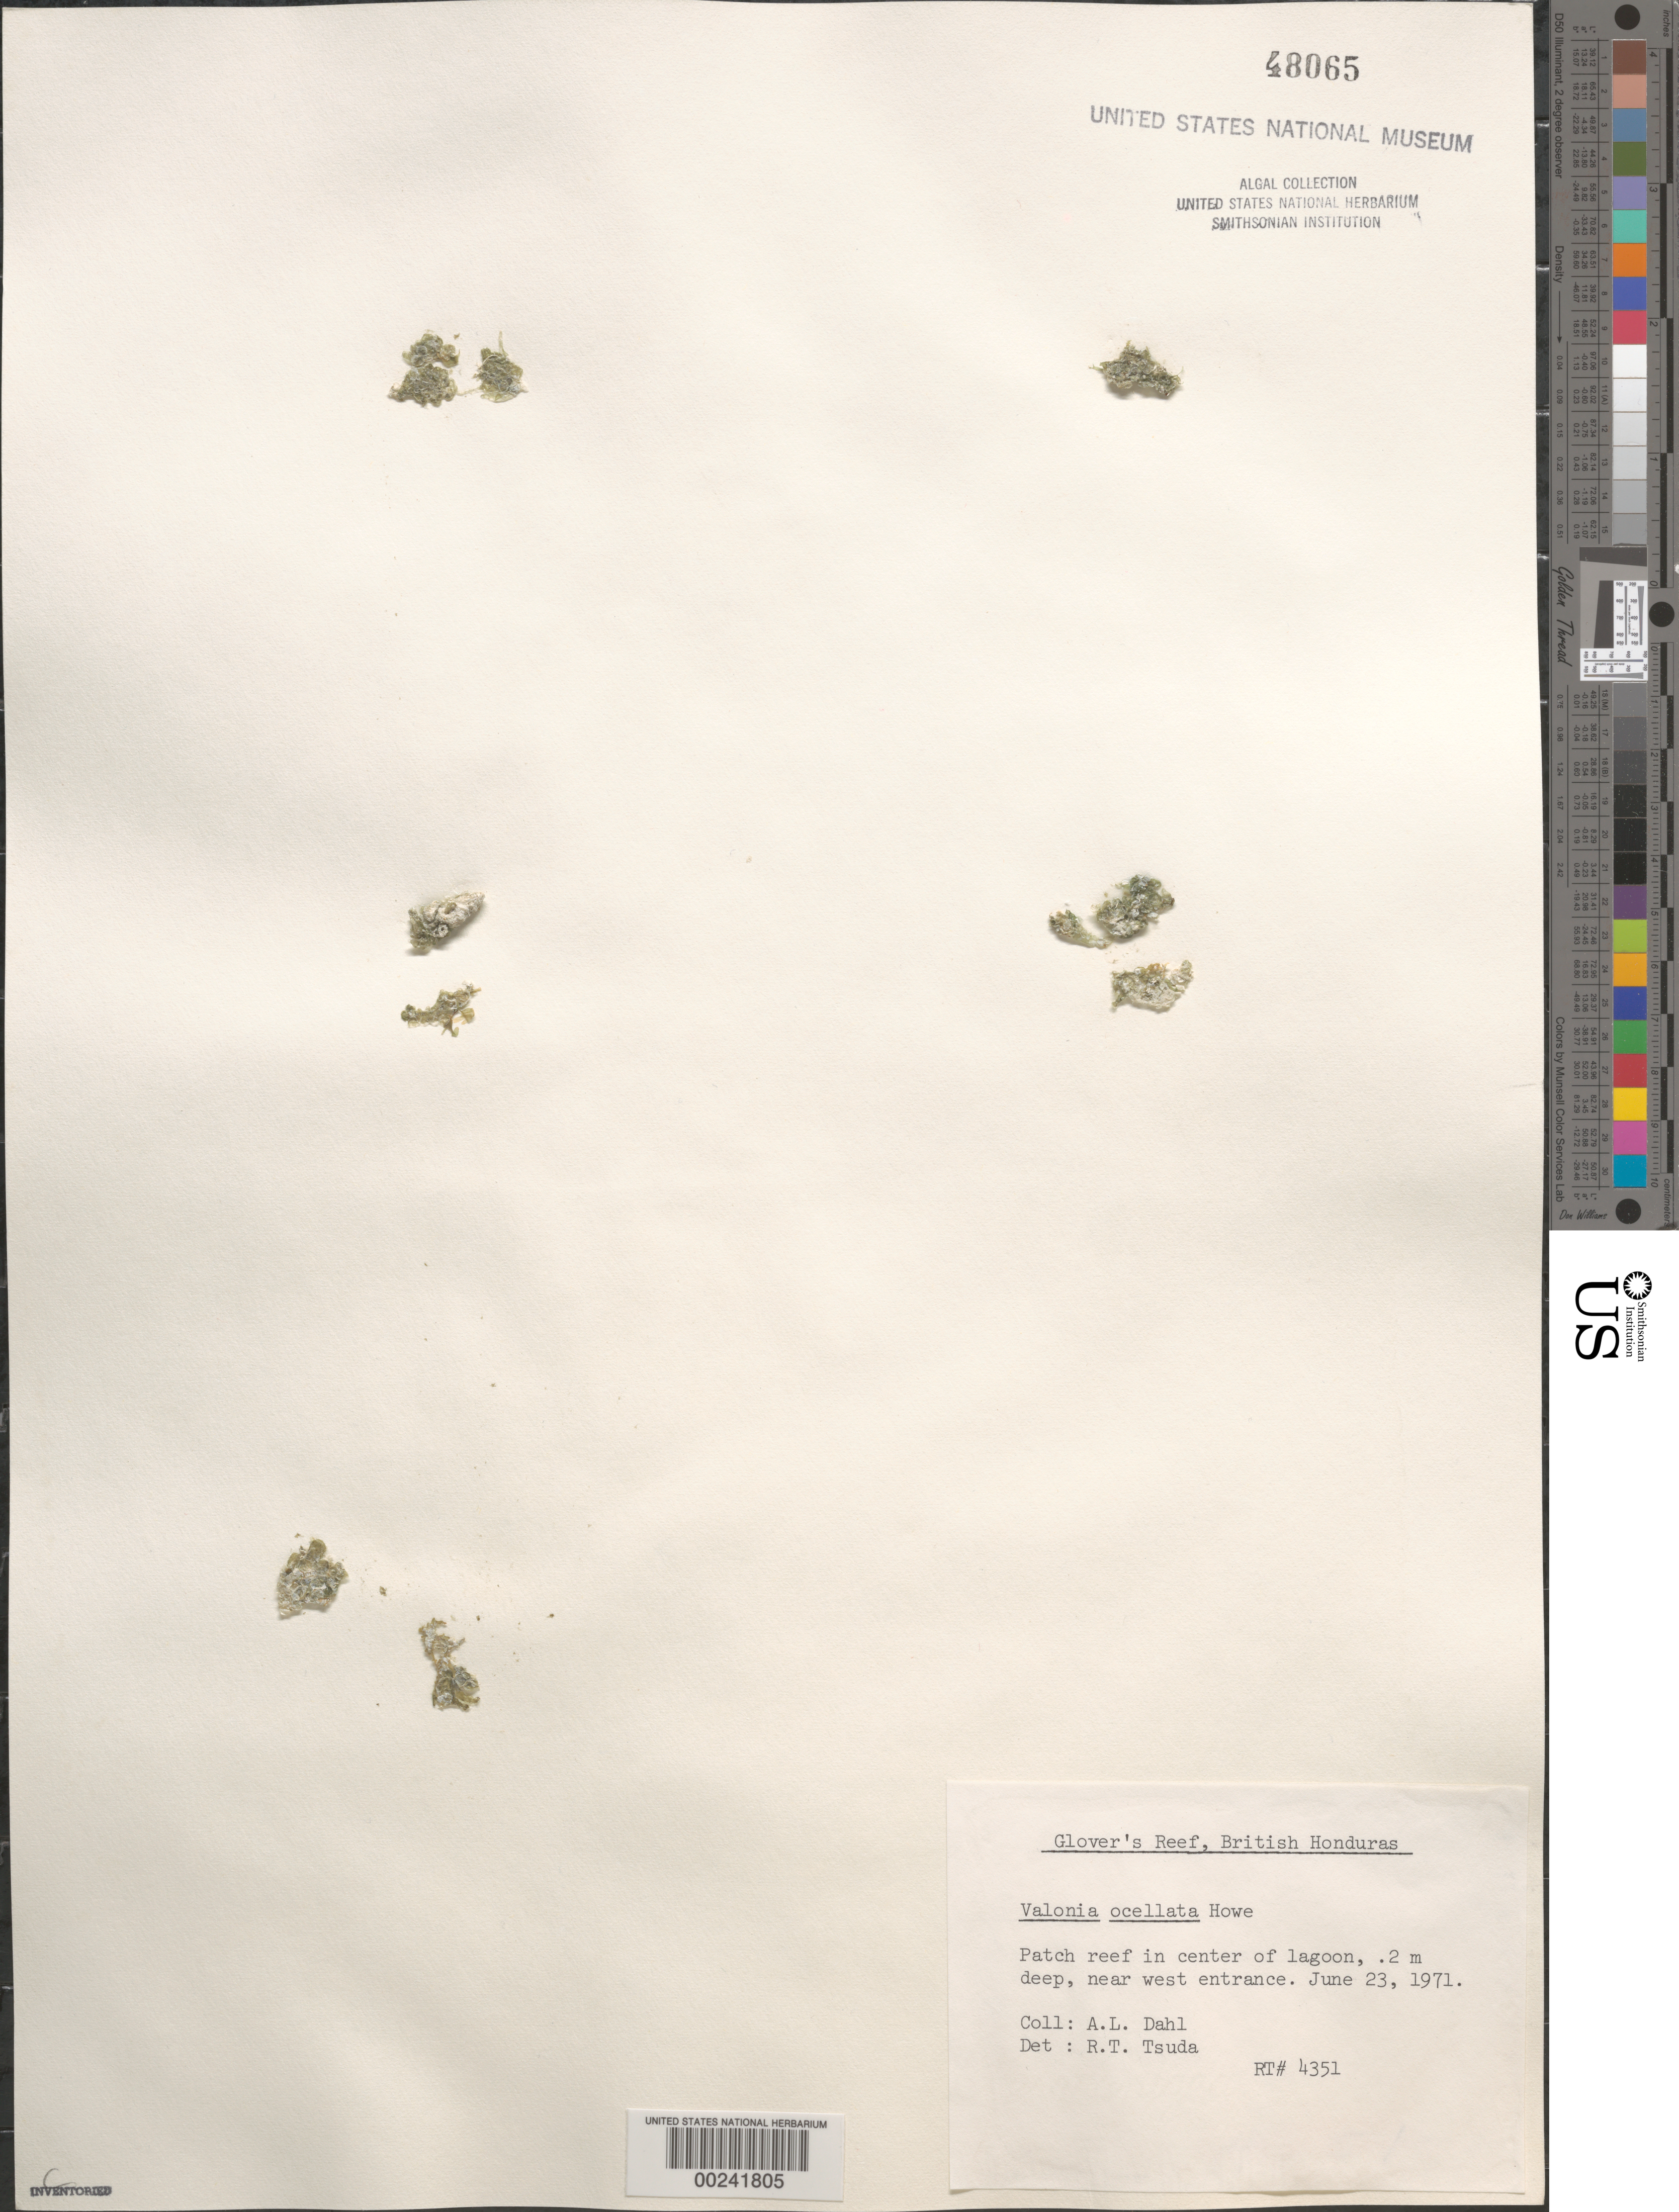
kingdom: Plantae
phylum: Chlorophyta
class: Ulvophyceae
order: Siphonocladales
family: Siphonocladaceae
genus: Dictyosphaeria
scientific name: Dictyosphaeria ocellata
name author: (M. Howe) Olsen-Stojkovich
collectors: A. Dahl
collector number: Rt 4351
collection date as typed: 23 Jun 1971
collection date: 1971-06-23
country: Belize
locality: Glover's Reef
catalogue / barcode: US 48065